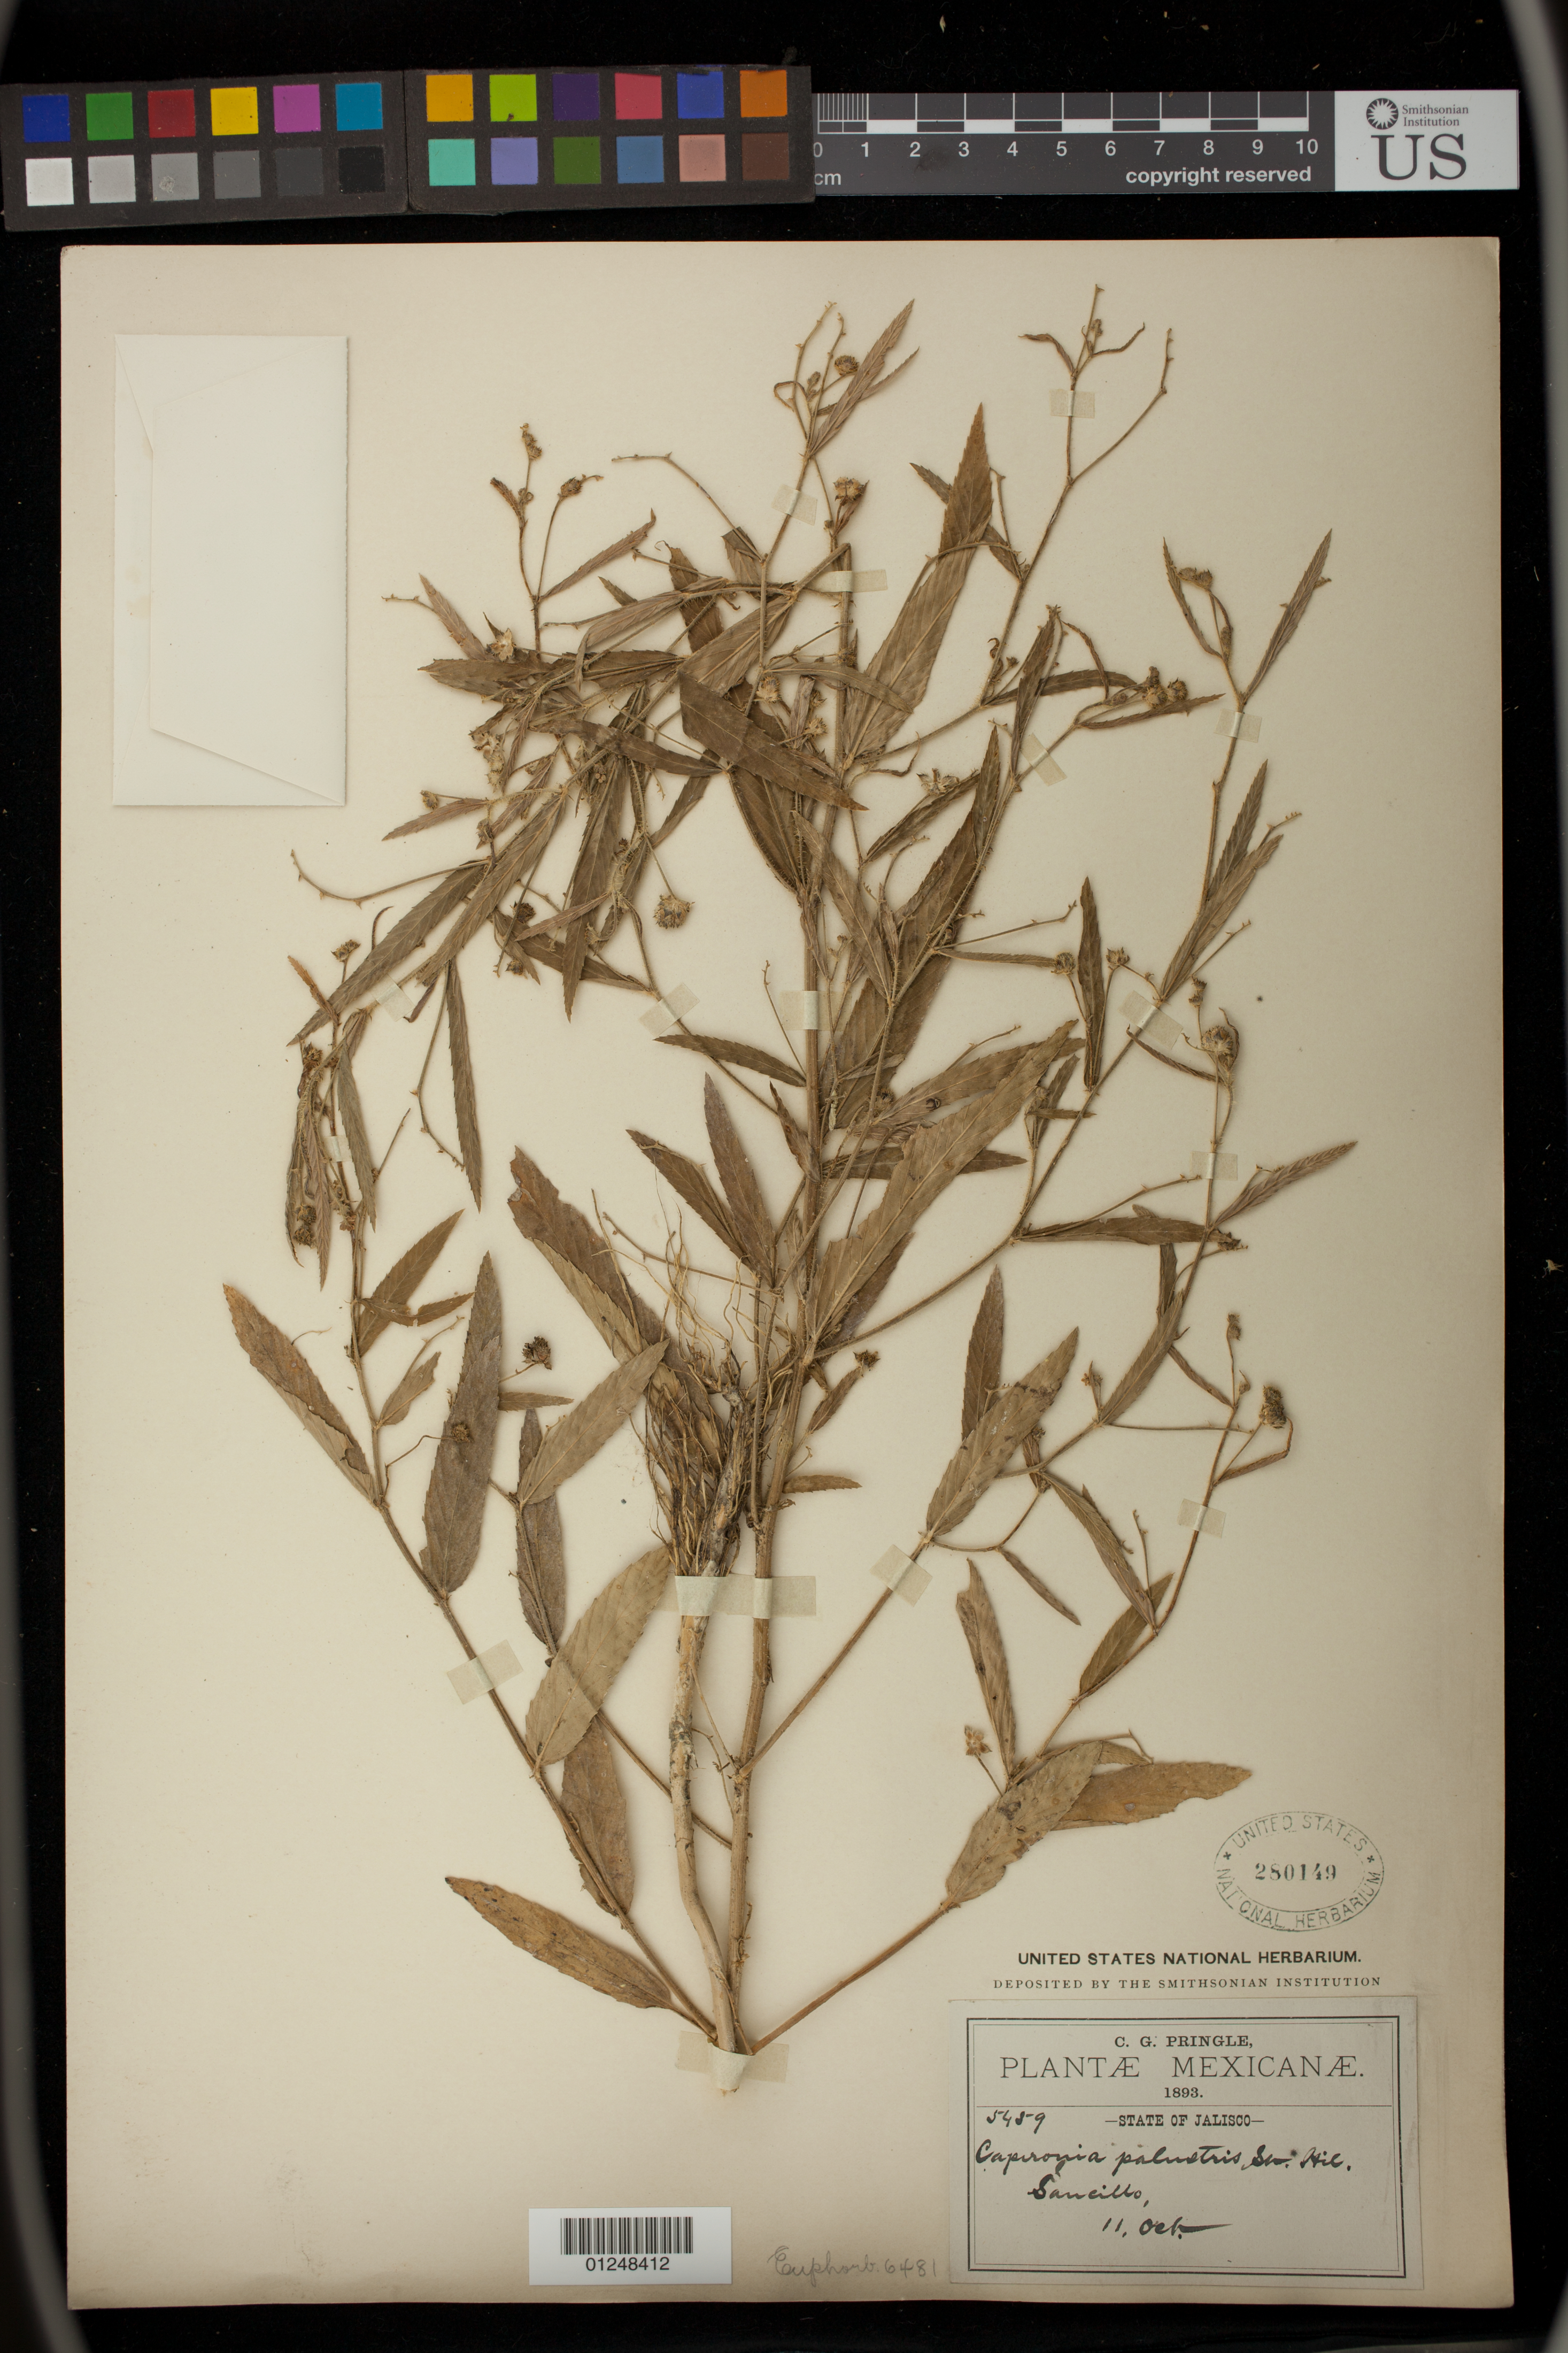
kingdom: Plantae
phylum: Tracheophyta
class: Magnoliopsida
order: Malpighiales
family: Euphorbiaceae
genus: Caperonia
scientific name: Caperonia palustris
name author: (L.) A. St.-Hil.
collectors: C. G. Pringle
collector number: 5459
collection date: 1893-10-11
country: Mexico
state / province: Jalisco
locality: Saucillo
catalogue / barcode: US 280149